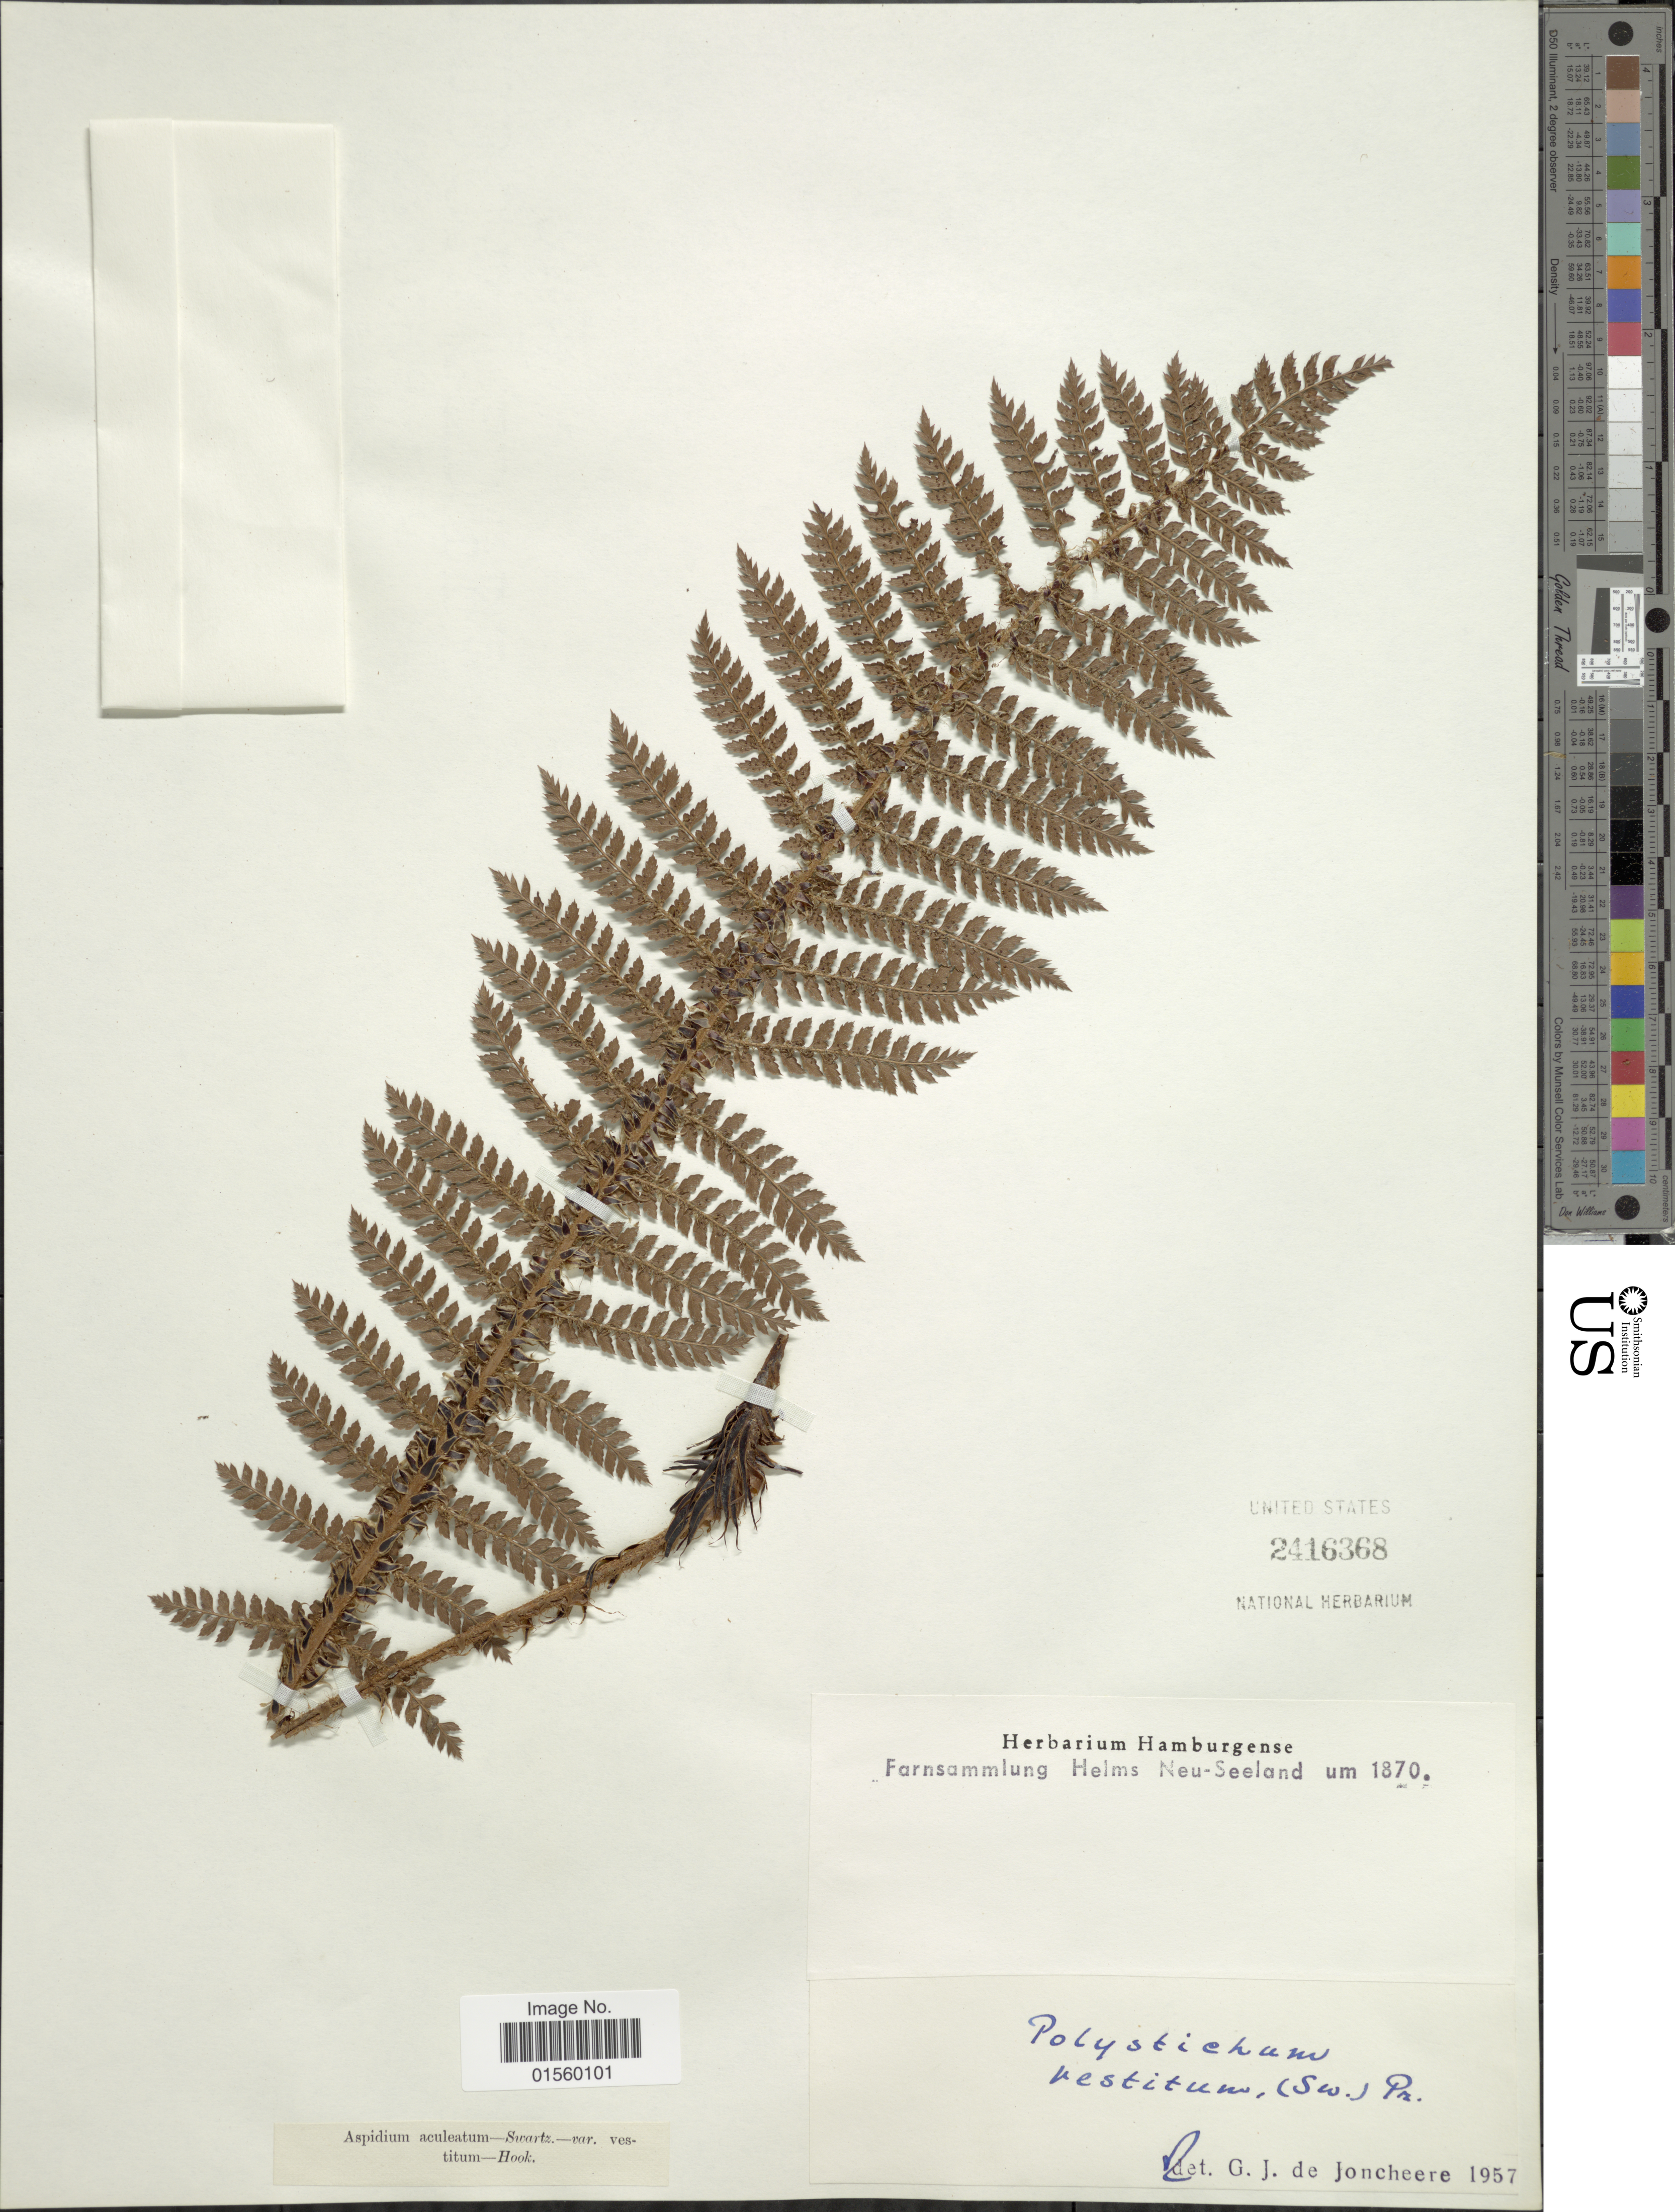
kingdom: Plantae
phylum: Tracheophyta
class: Polypodiopsida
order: Polypodiales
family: Dryopteridaceae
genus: Polystichum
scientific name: Polystichum vestitum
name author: (Sw.) C. Presl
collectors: ex herb. Hamburgense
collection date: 1870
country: New Zealand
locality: Farnsammlung Helms Neu-Seeland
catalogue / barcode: US 2416368